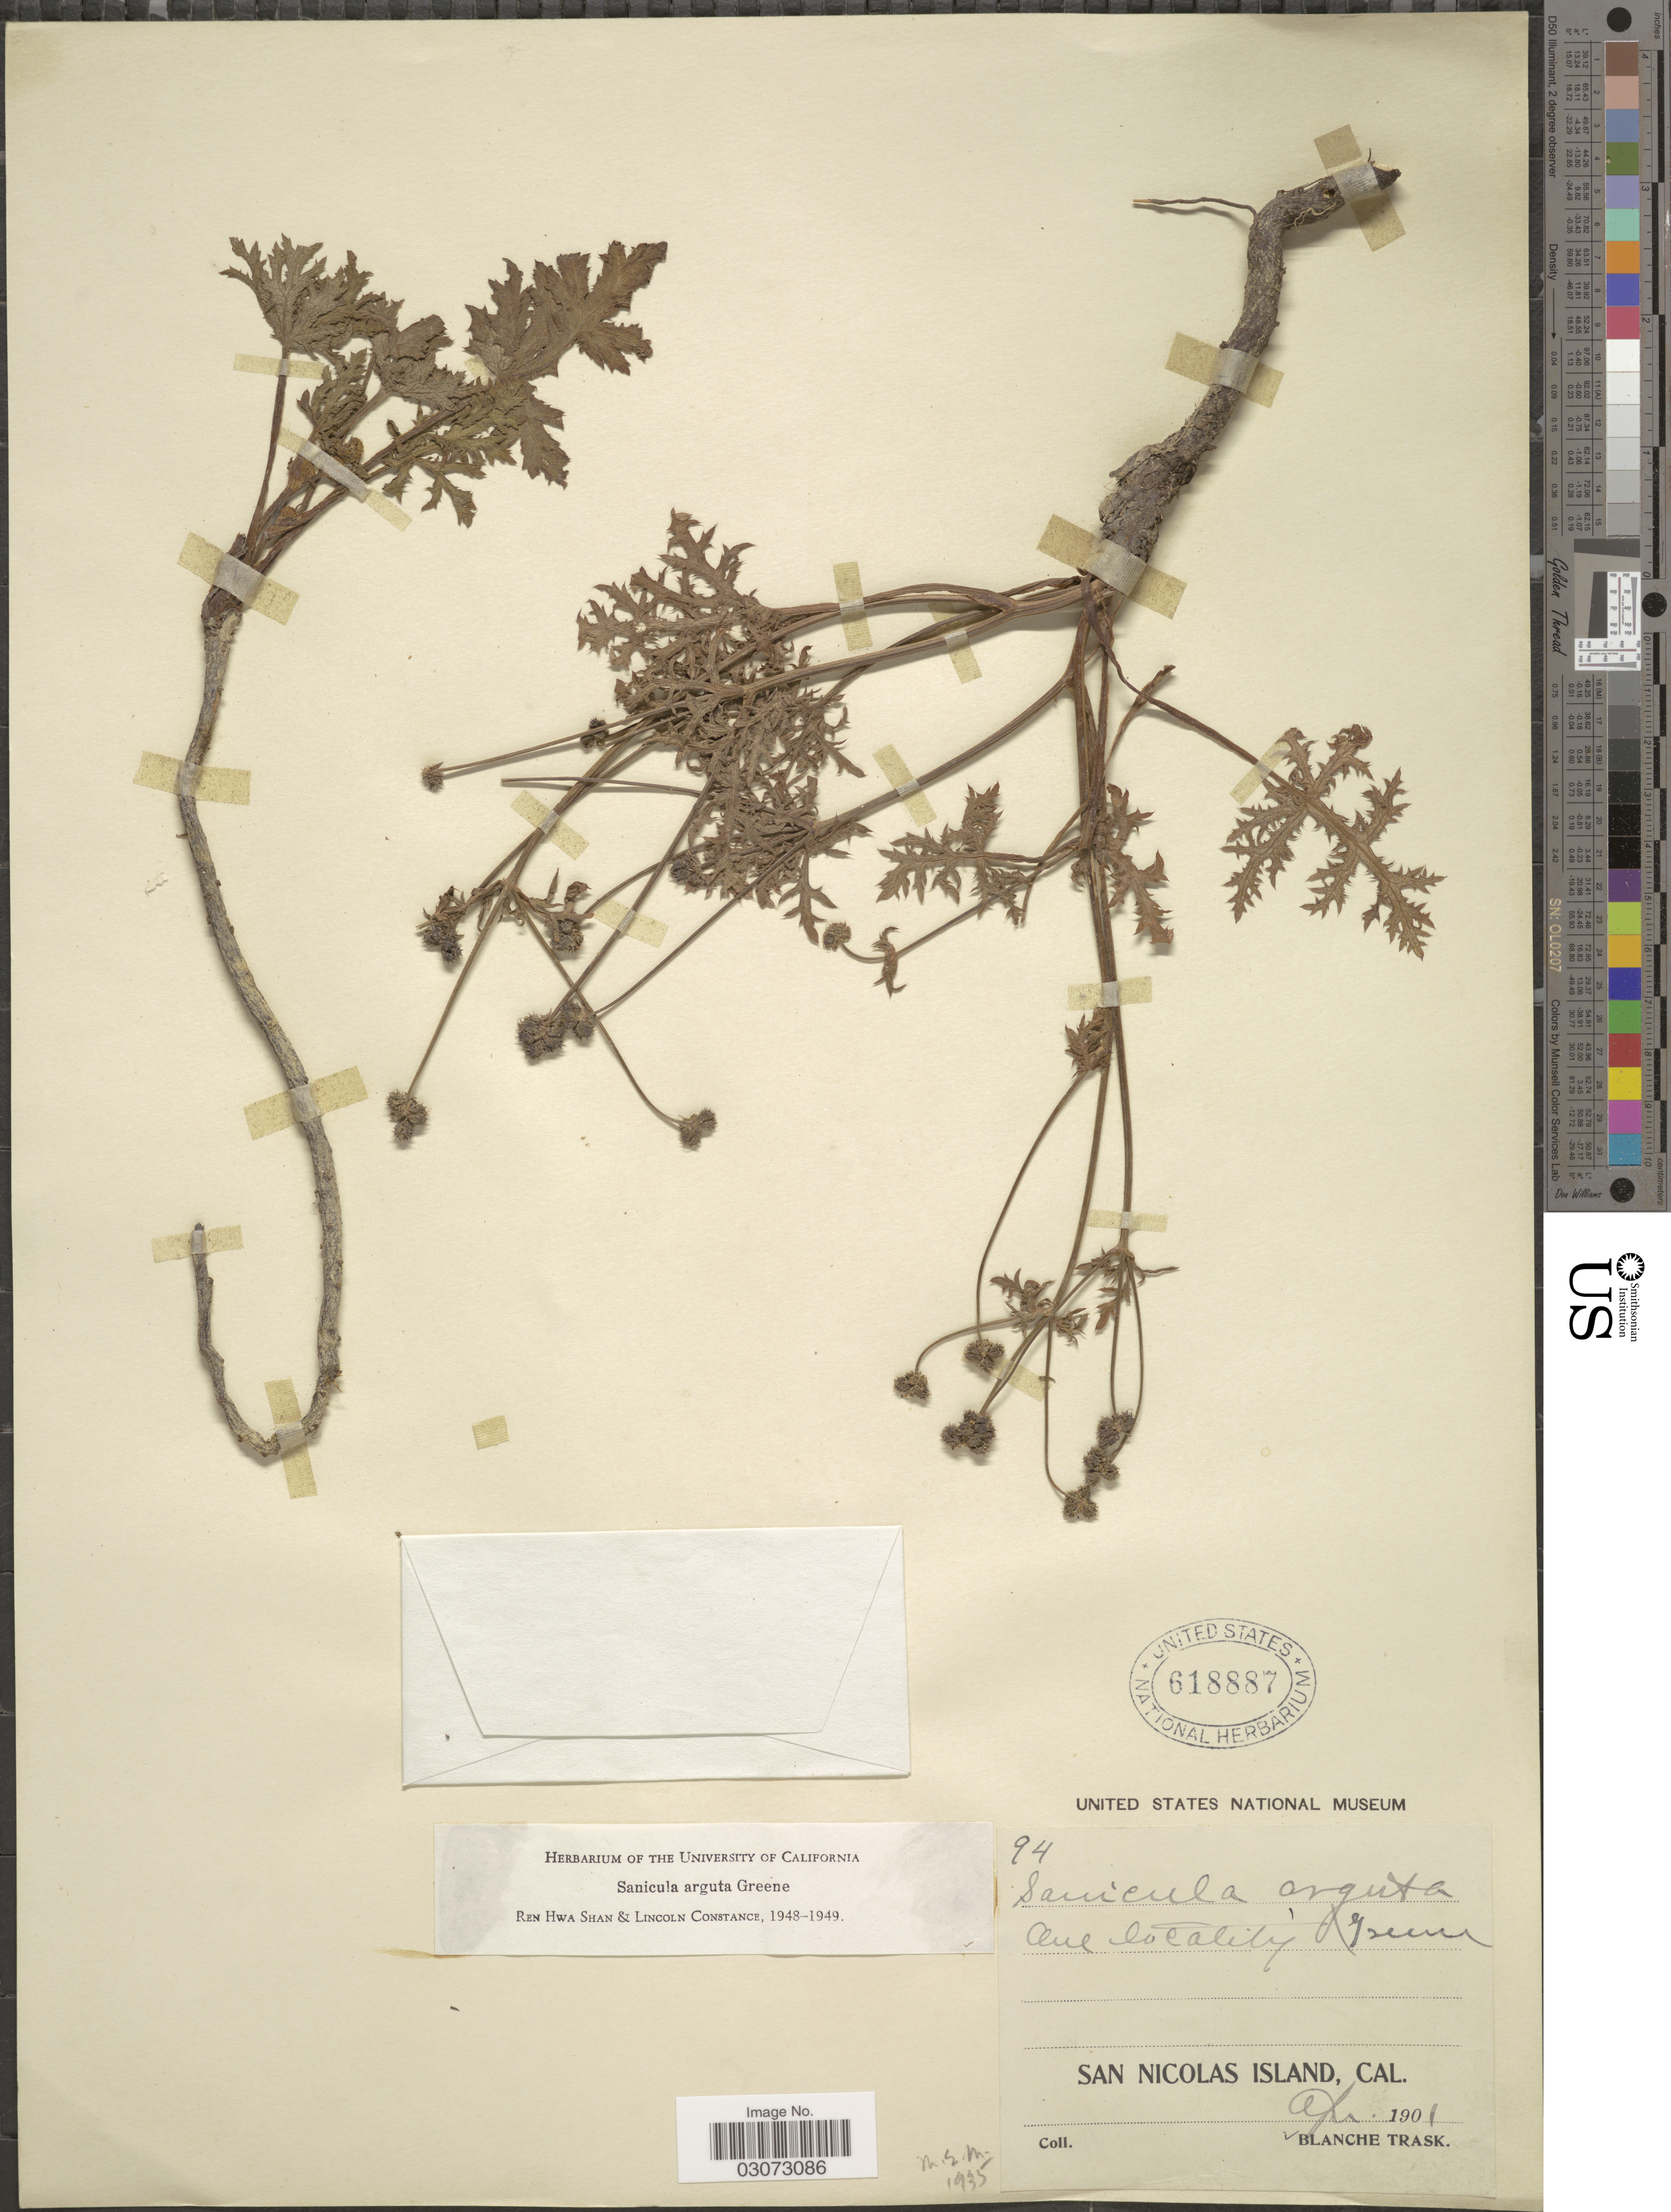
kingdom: Plantae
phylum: Tracheophyta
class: Magnoliopsida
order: Apiales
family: Apiaceae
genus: Sanicula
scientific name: Sanicula arguta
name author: Greene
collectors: B. Trask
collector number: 94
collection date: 1901-04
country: United States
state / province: California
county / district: Ventura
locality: San Nicolas Island, Cal.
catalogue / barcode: US 618887